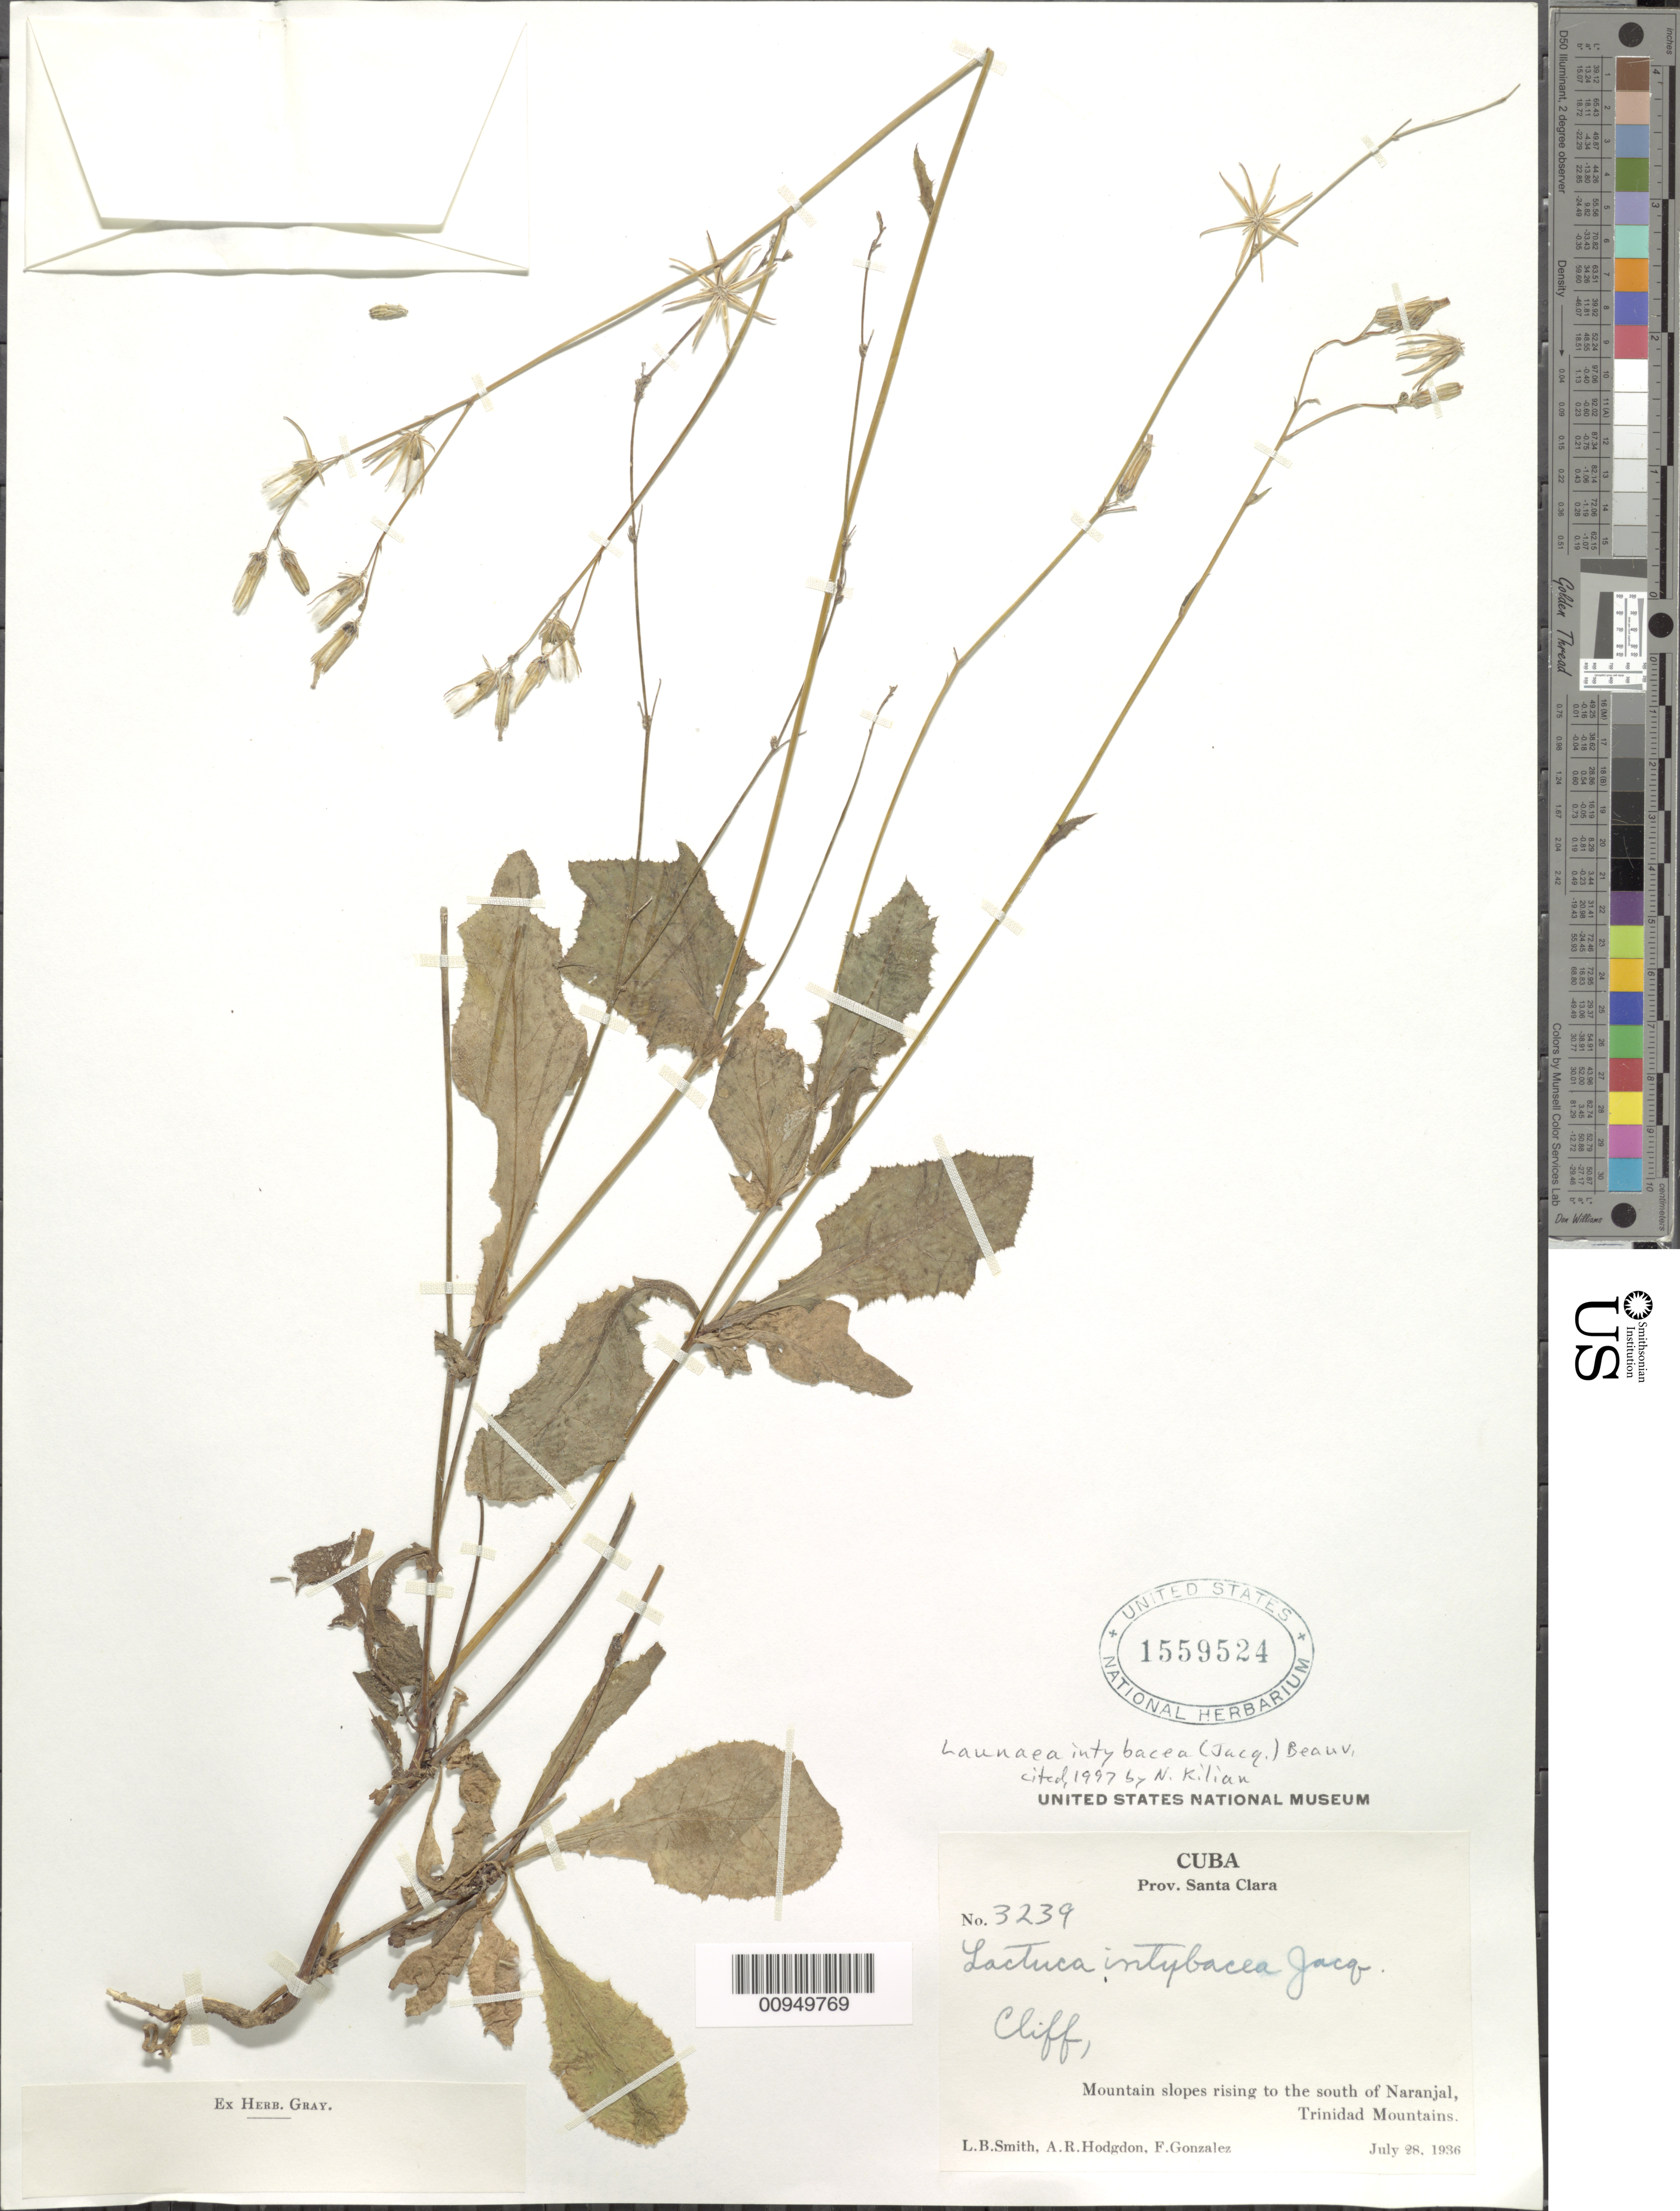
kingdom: Plantae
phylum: Tracheophyta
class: Magnoliopsida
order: Asterales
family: Asteraceae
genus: Launaea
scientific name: Launaea intybacea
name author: (Jacq.) Beauverd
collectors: L. Smith, A. R. Hodgdon & F. Gonzalez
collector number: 3239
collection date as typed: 28 Jul 1936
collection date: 1936-07-28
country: Cuba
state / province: Las Villas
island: Cuba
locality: mountain slopes rising to the south of Naranjal, Trinidad Mountains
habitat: Cliff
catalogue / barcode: US 1559524